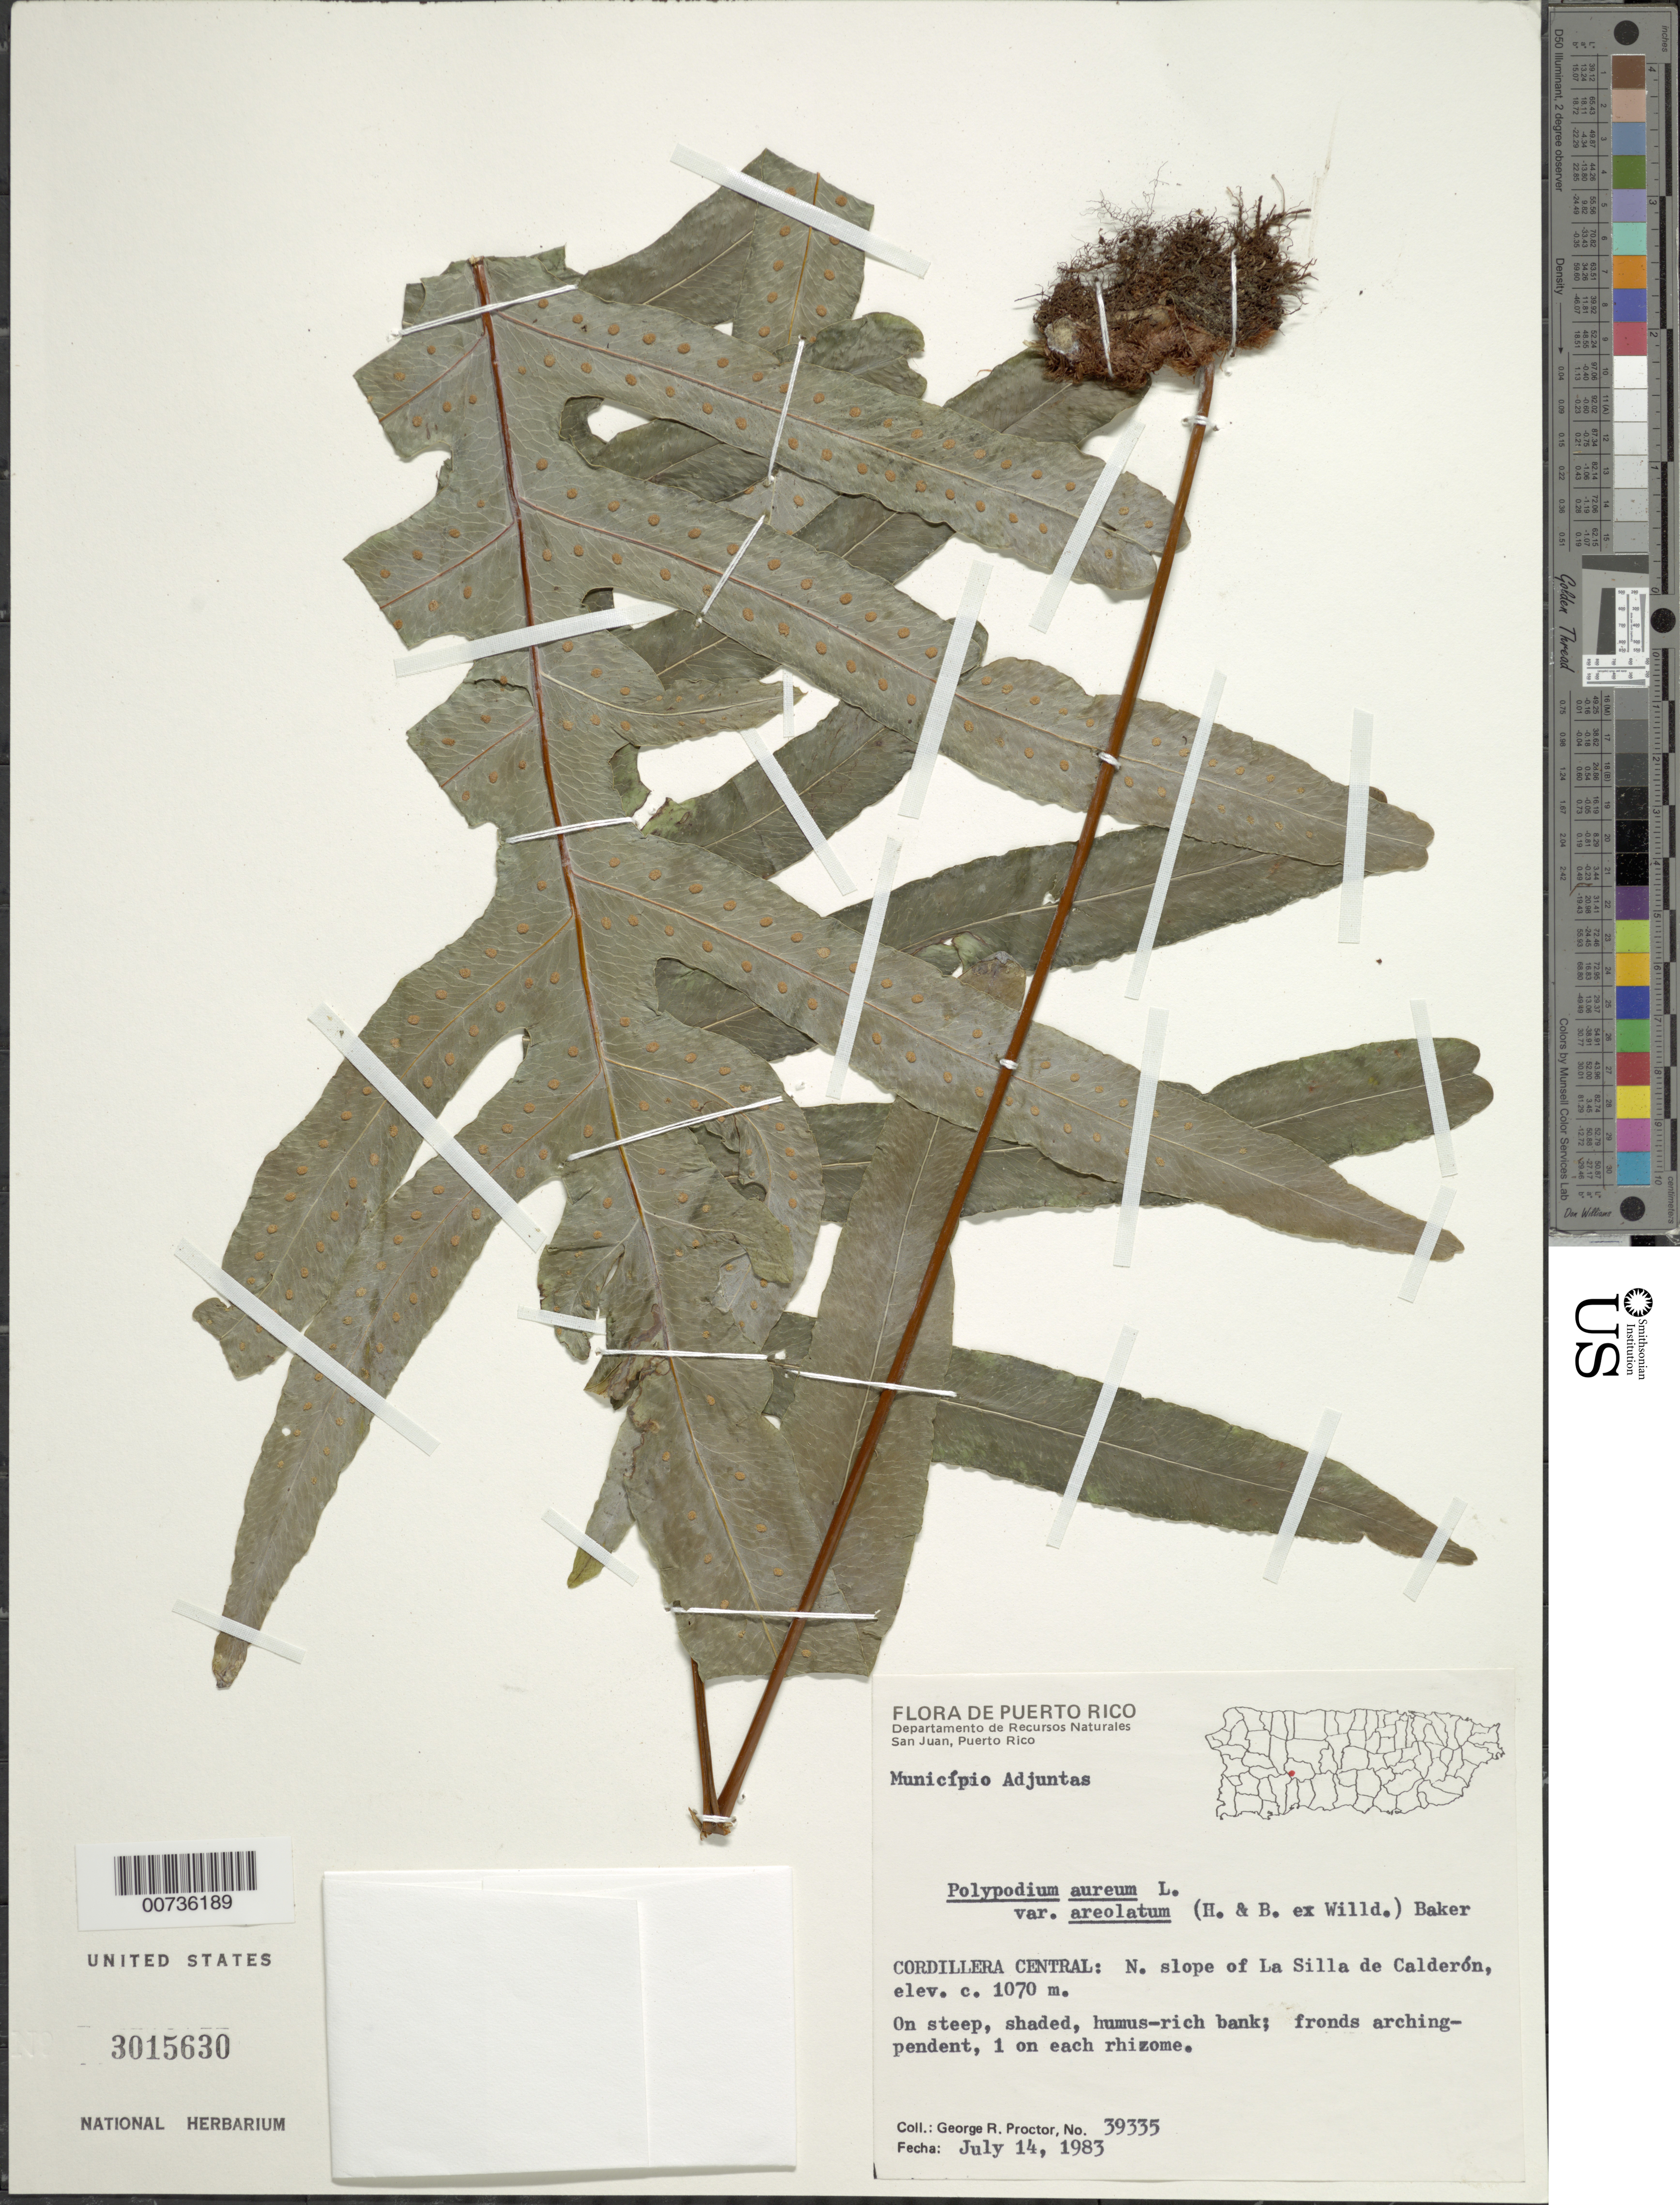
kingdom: Plantae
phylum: Tracheophyta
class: Polypodiopsida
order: Polypodiales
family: Polypodiaceae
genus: Phlebodium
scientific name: Phlebodium aureum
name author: (L.) J. Sm.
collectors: G. R. Proctor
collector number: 39335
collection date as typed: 14 Jul 1983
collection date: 1983-07-14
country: Puerto Rico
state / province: Adjuntas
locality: Cordillera Central: N. solpe of La Silla de Calderón, Municipio Adjuntas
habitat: On steep, shaded, humus-rich bank, fronds arching-pendent, 1 on rich rhizome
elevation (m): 1070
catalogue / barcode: US 3015630